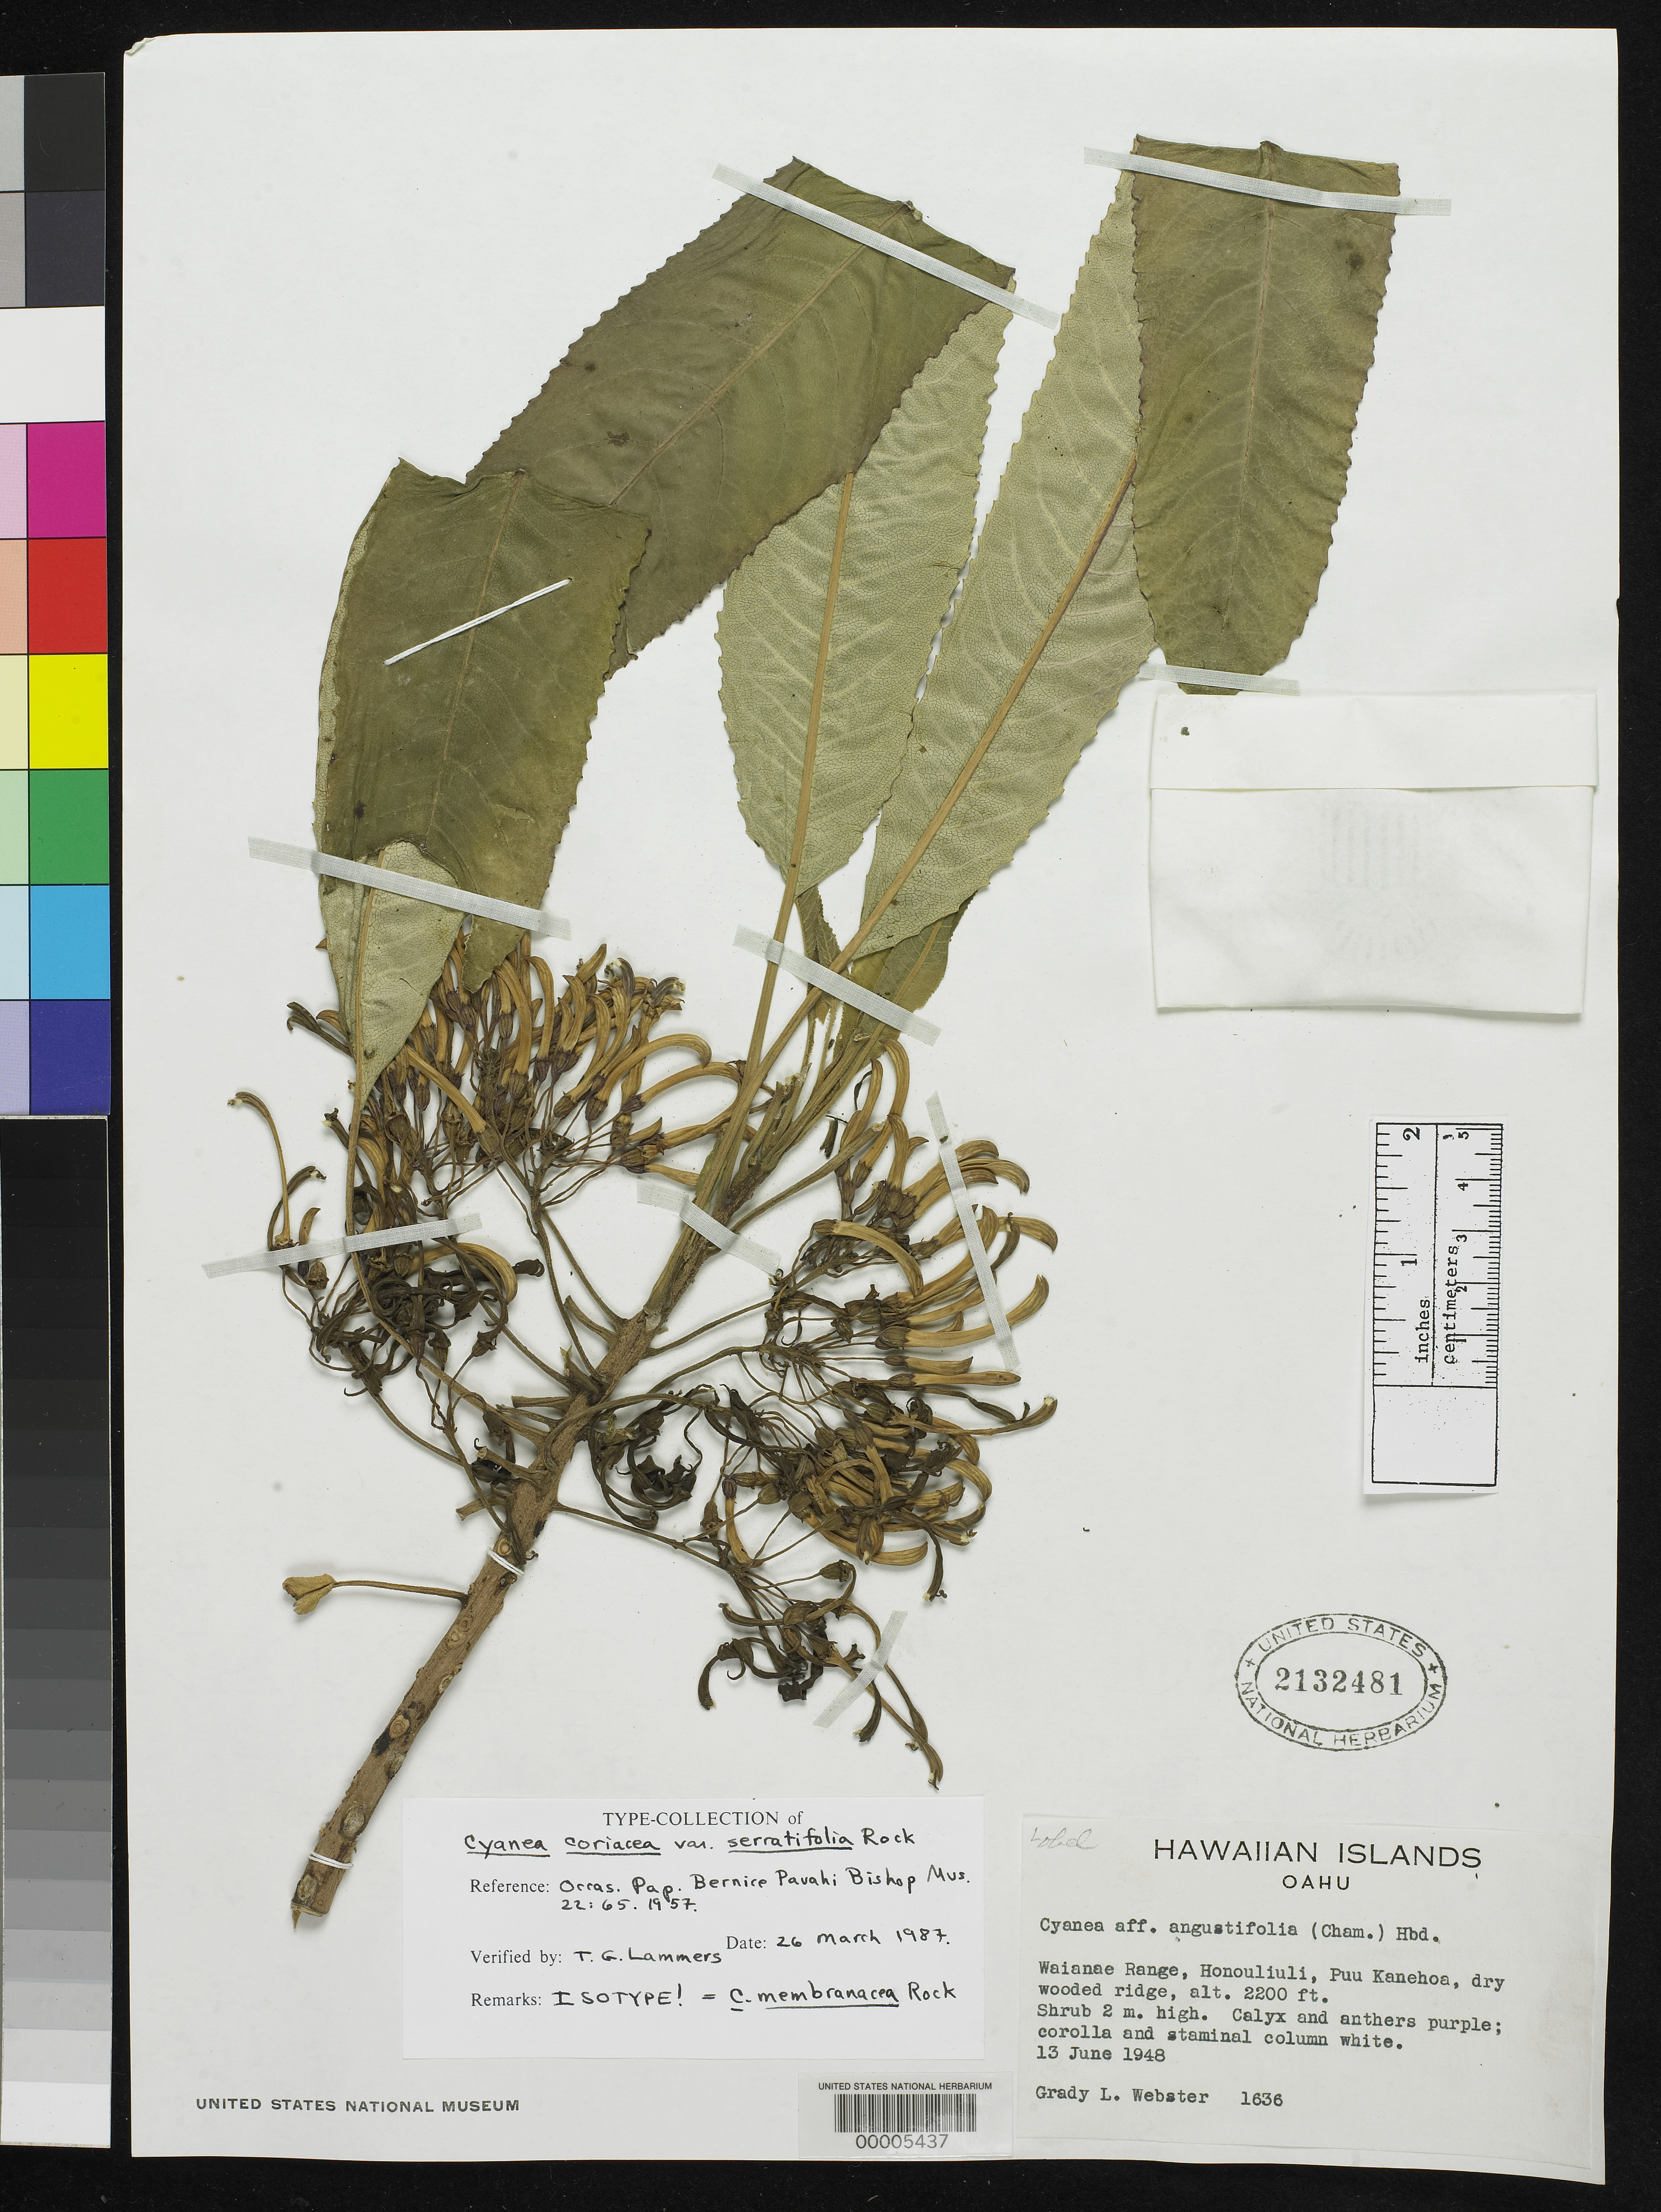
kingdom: Plantae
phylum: Tracheophyta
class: Magnoliopsida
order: Asterales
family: Campanulaceae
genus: Cyanea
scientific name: Cyanea coriacea var. serratifolia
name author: Rock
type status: Isotype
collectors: G. L. Webster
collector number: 1636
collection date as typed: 13 Jun 1948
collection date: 1948-06-13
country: United States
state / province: Hawaii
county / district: Honolulu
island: Oahu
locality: Waianae Range, Honouliuli, Puu Kanehoa.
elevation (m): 671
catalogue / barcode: US 2132481